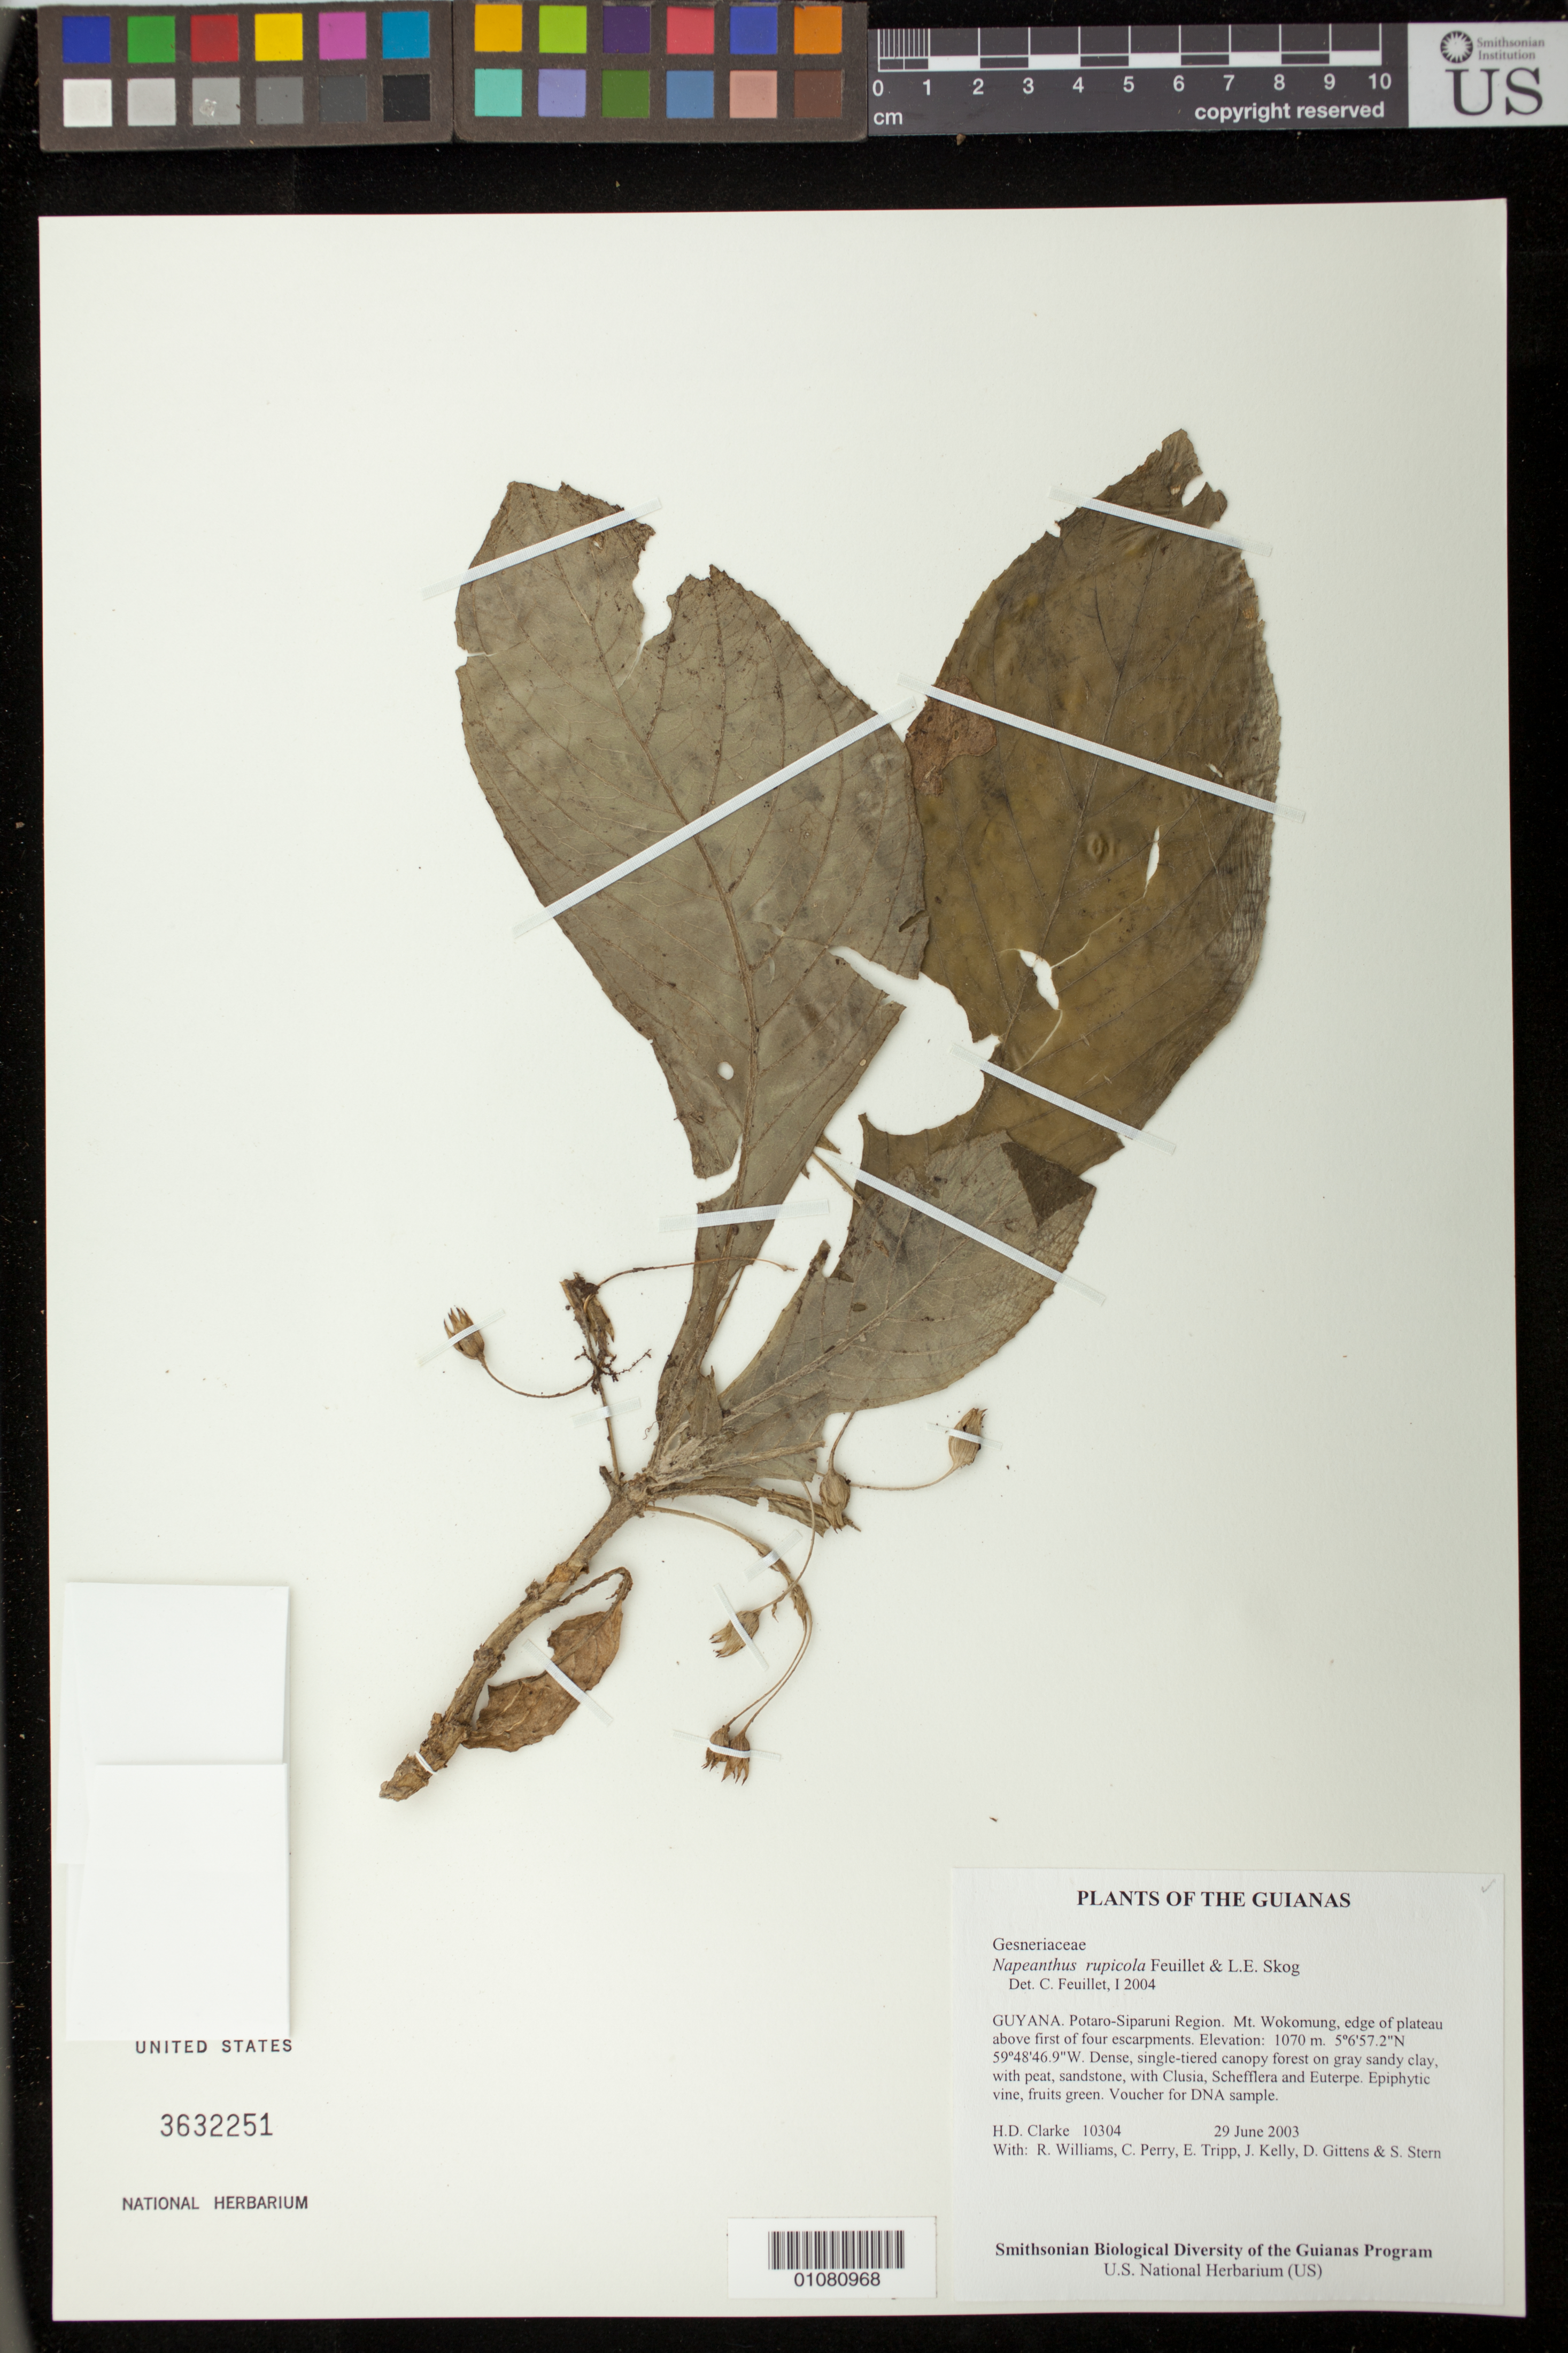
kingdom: Plantae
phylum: Tracheophyta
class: Magnoliopsida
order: Lamiales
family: Gesneriaceae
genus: Napeanthus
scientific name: Napeanthus rupicola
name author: Feuillet & L.E. Skog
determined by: Feuillet, C.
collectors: H. D. Clarke, R. Williams, C. Perry, E. Tripp, J. Kelly, D. Gittens & S. R. Stern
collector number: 10304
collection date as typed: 29 Jun 2003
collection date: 2003-06-29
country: Guyana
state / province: Potaro-Siparuni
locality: Mt. Wokomung, edge of plateau above first of four escarpments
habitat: Dense, single tiered canopy forest on gray sandy clay, with peat, sandstone, with Clusia, Schefflera and Euterpe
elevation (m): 1070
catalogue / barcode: US 3632251